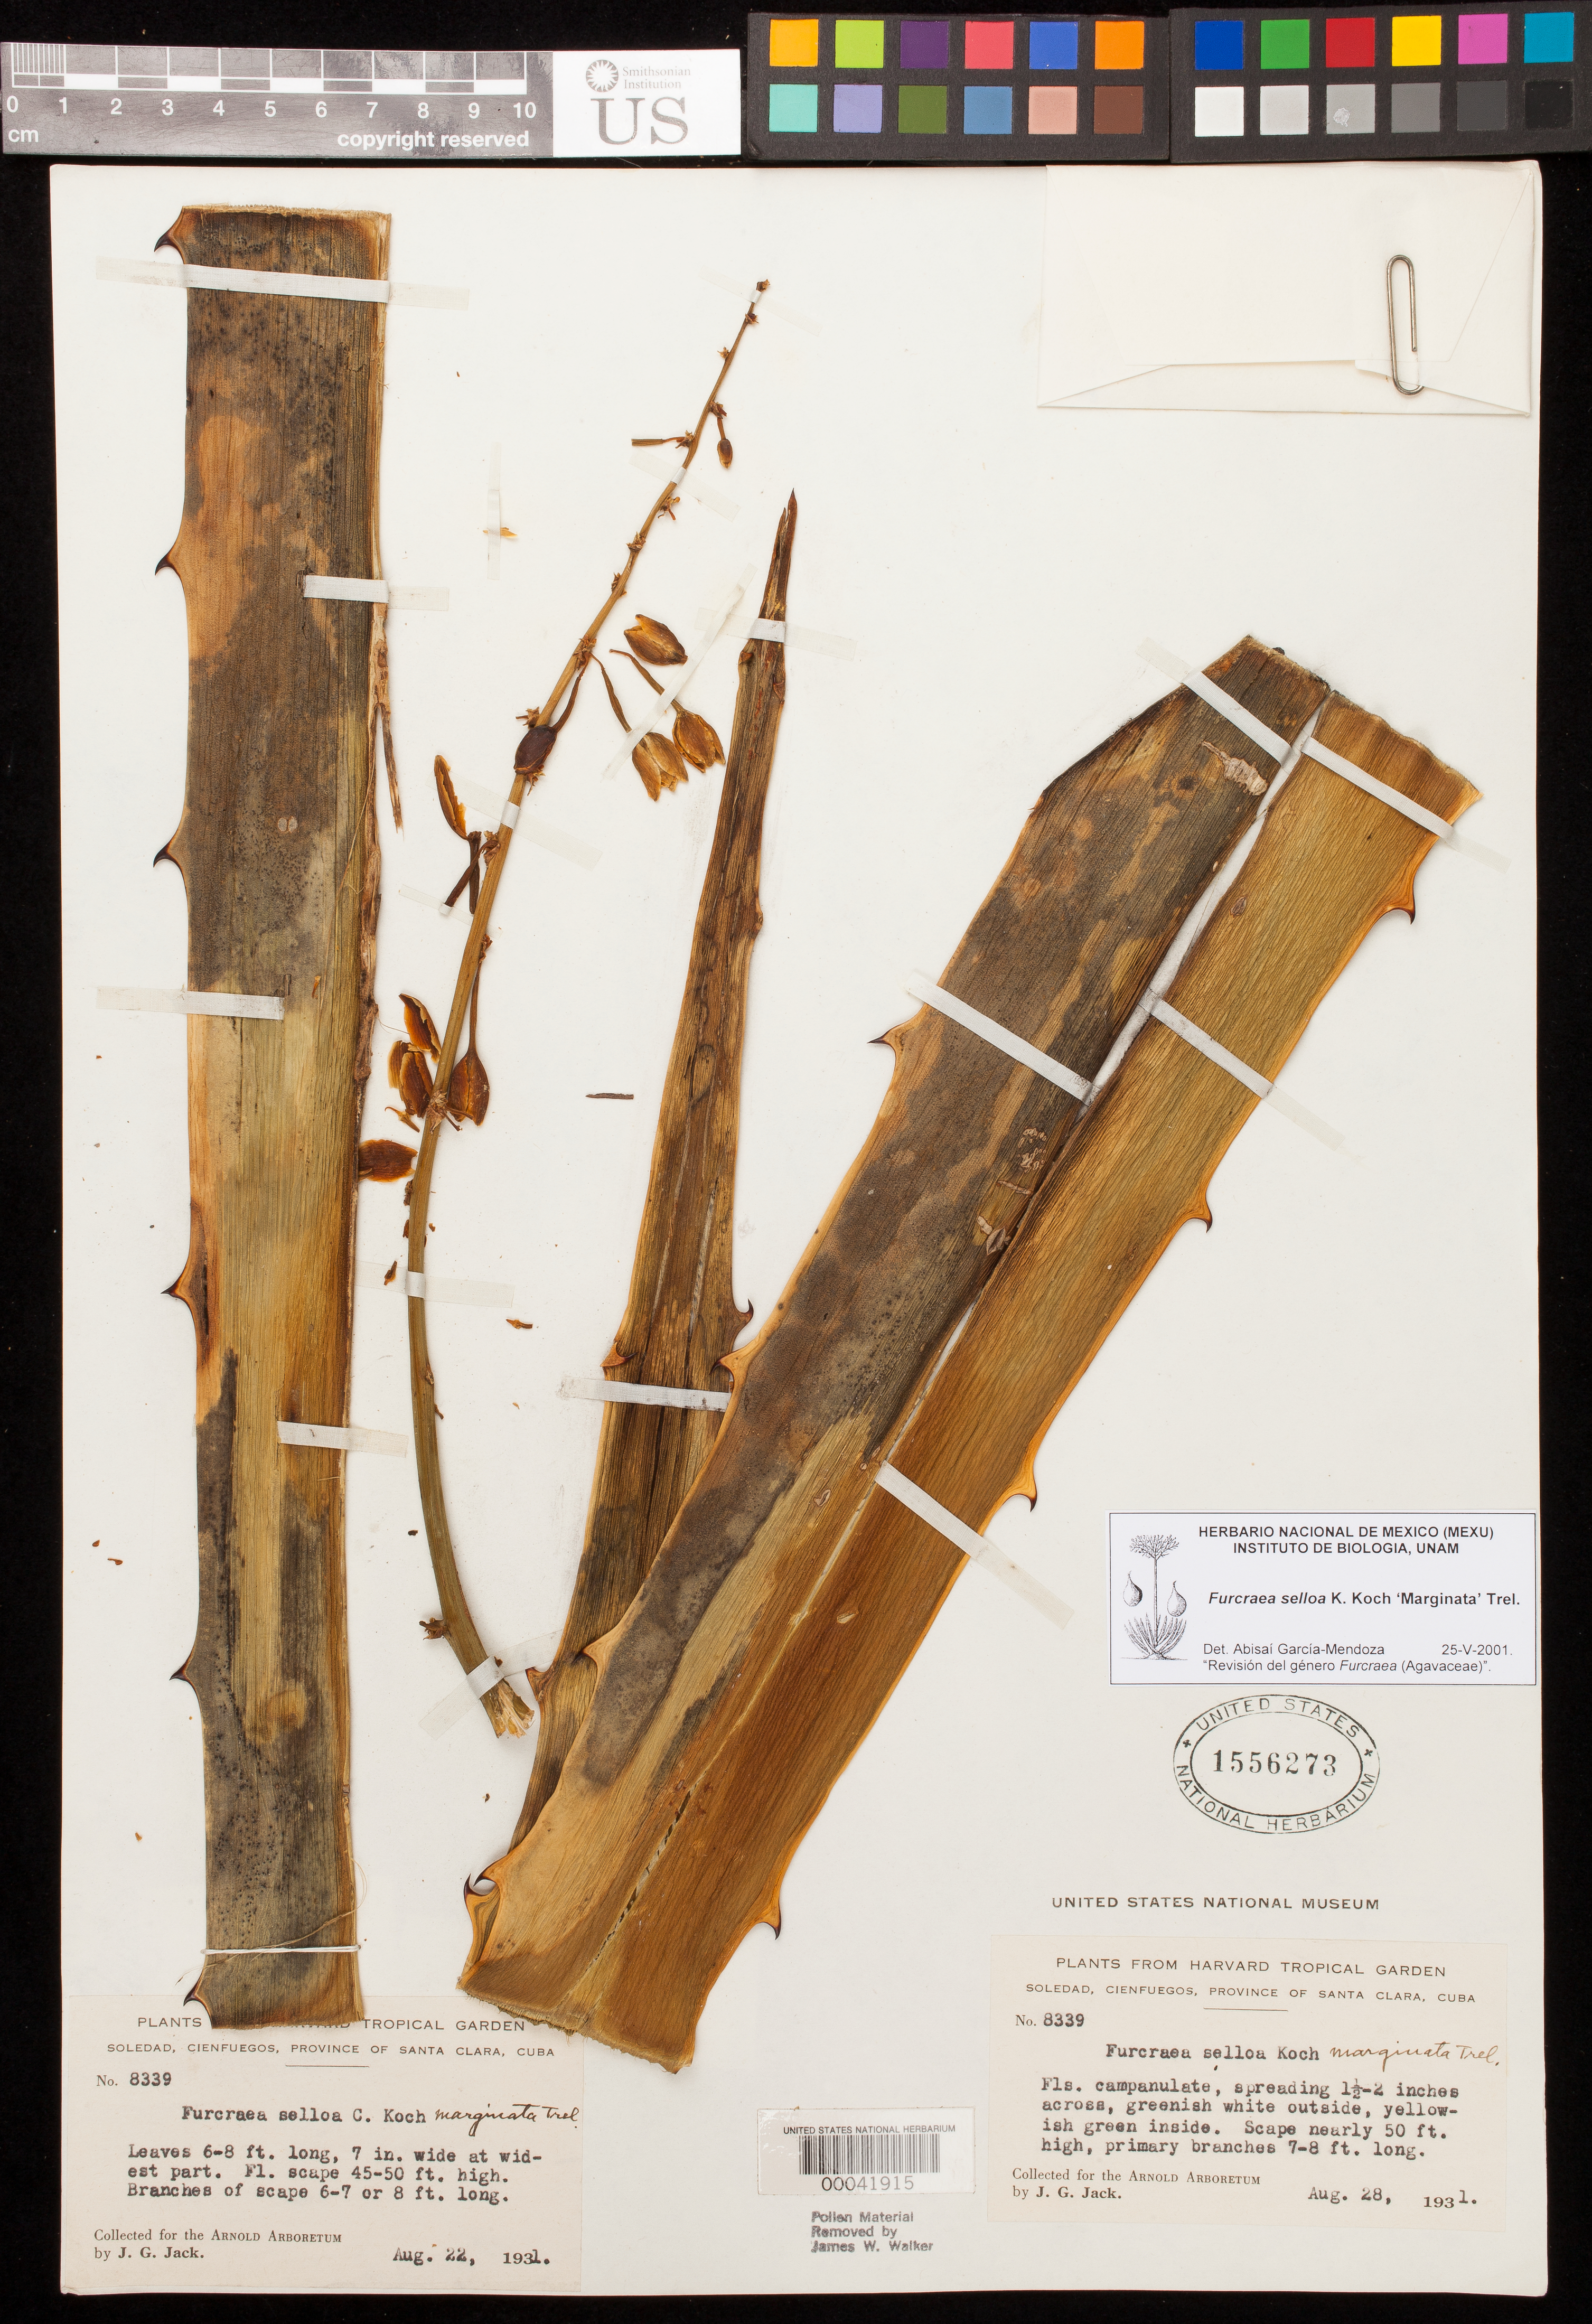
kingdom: Plantae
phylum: Tracheophyta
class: Liliopsida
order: Asparagales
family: Asparagaceae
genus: Furcraea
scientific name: Furcraea 'Marginata'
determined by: García-Mendoza, A.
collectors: J. G. Jack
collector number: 8339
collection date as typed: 28 Aug 1931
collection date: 1931-08-28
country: Cuba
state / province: Las Villas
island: Greater Antilles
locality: Santa clara, cienfuegos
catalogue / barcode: US 1556273